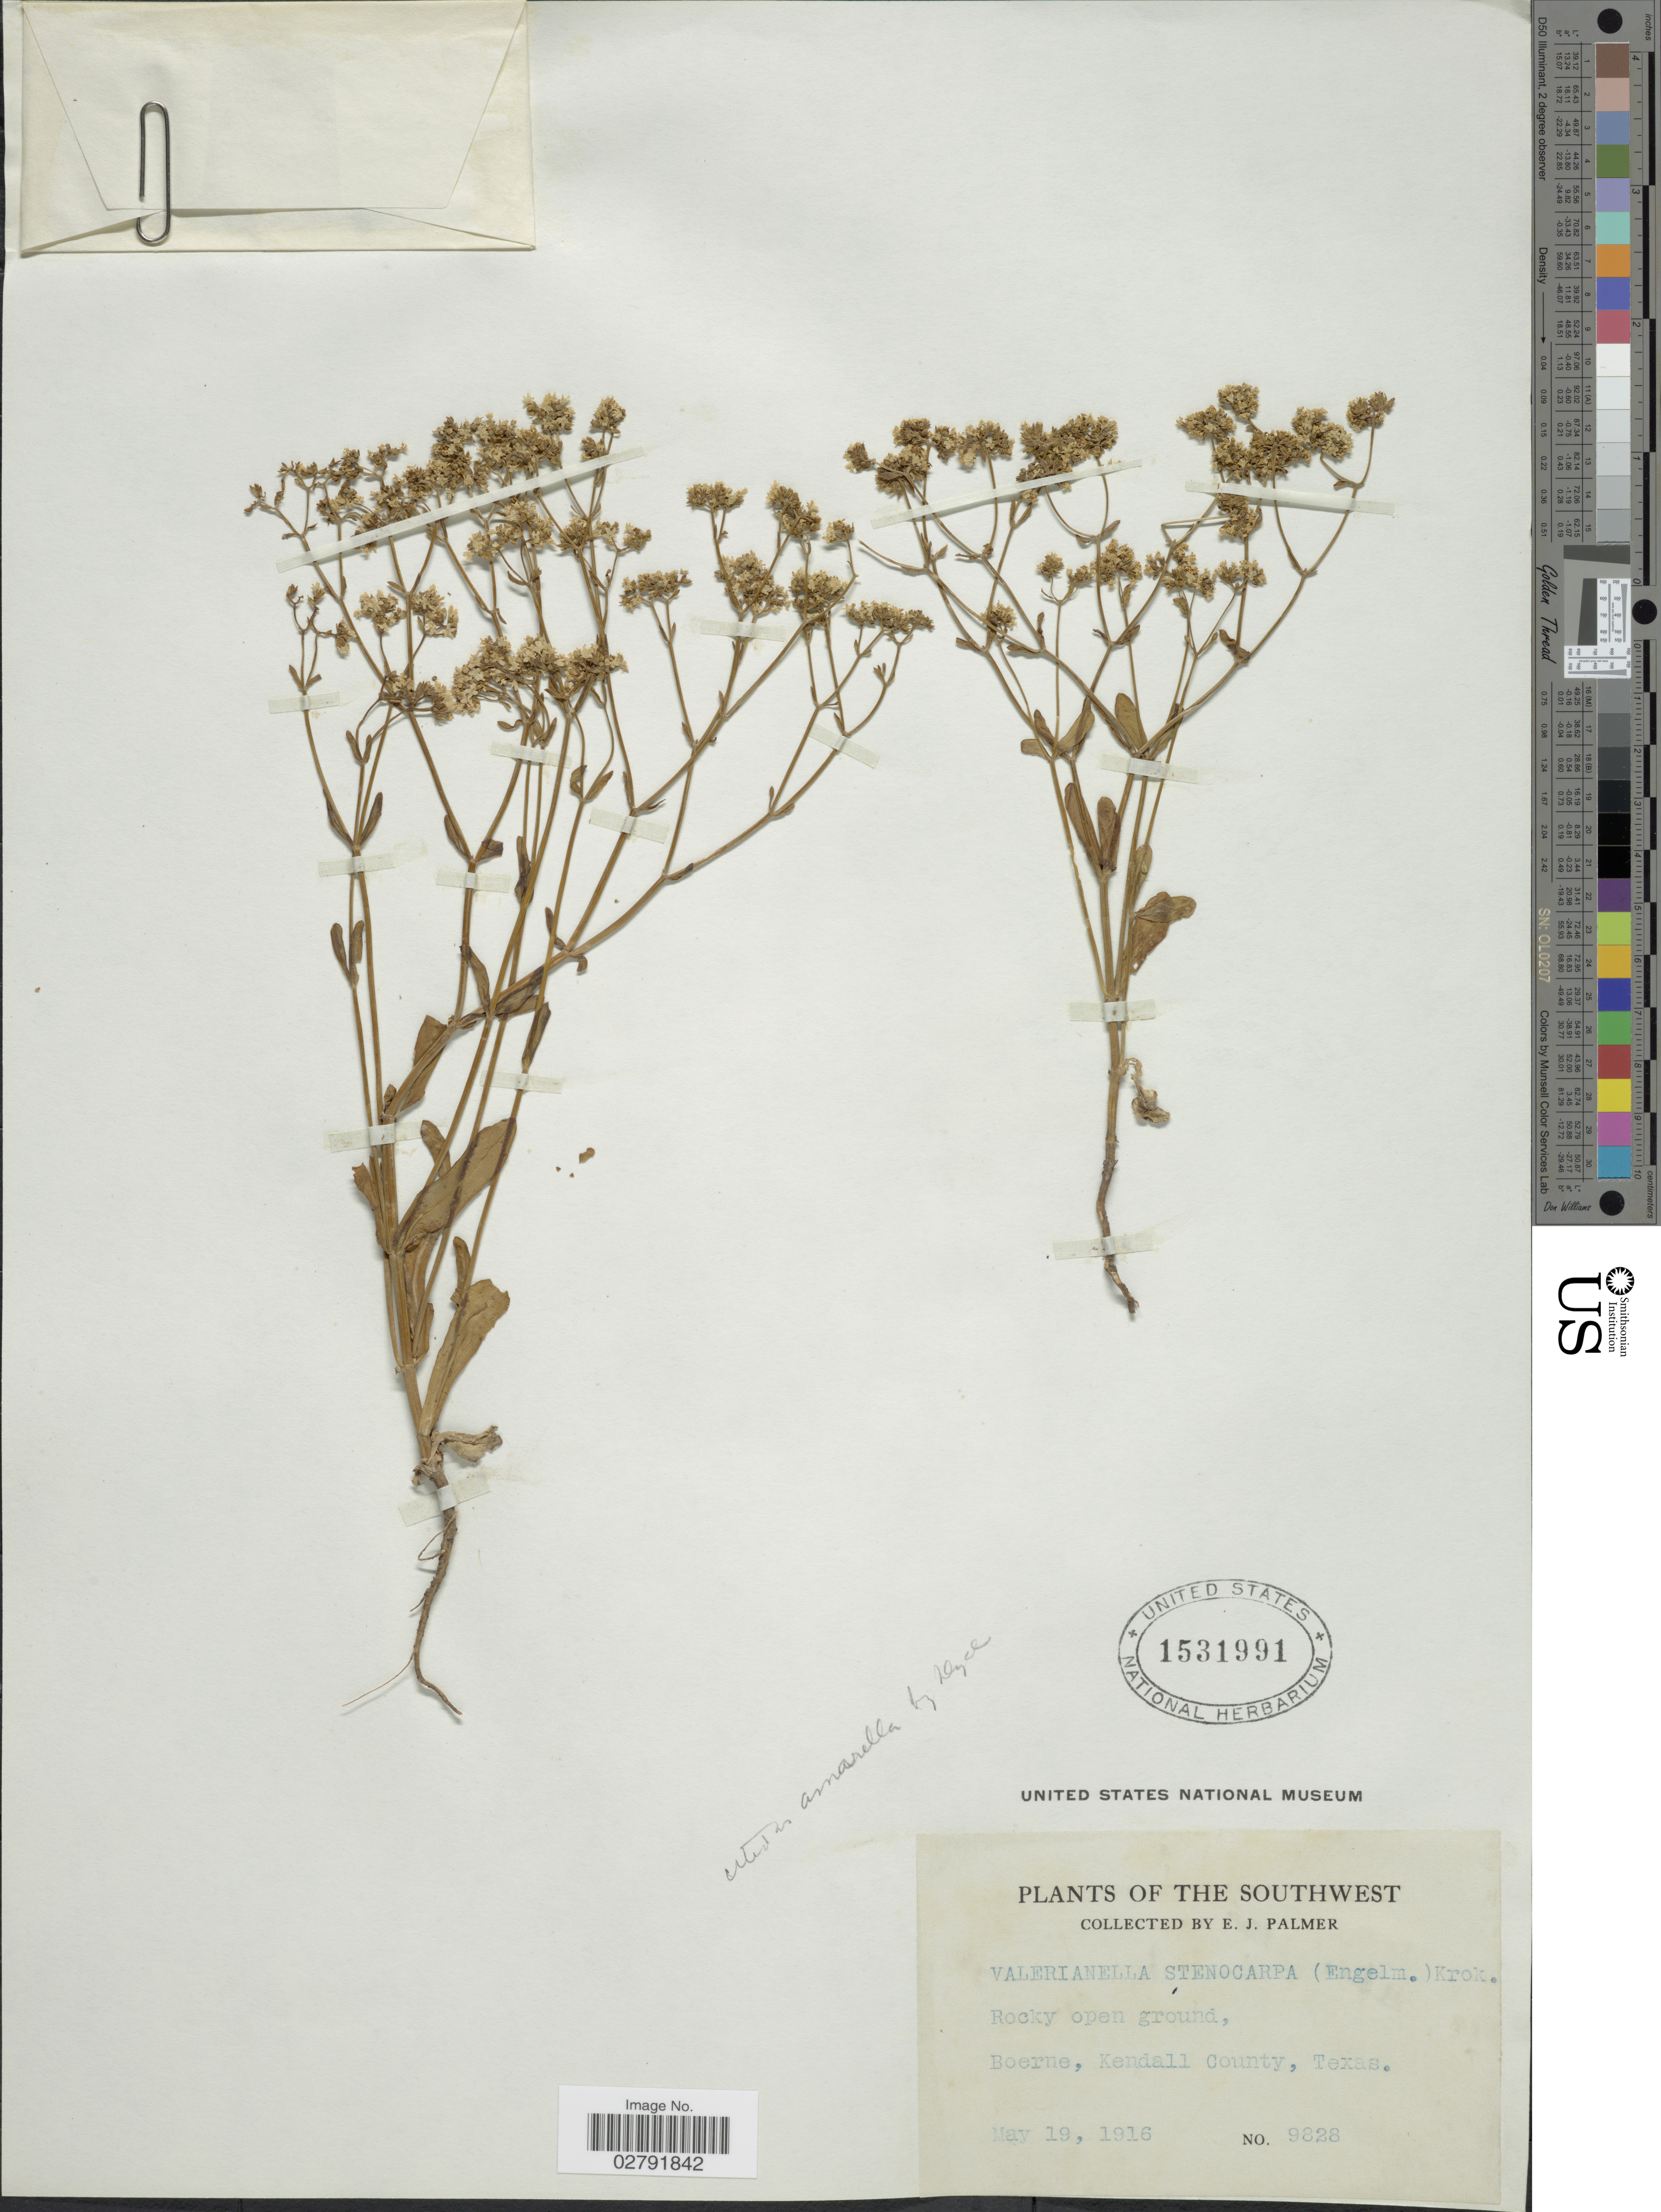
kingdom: Plantae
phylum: Tracheophyta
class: Magnoliopsida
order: Dipsacales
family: Caprifoliaceae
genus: Valerianella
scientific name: Valerianella amarella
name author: (Lindl. ex Engelm.) Krok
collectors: E. J. Palmer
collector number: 9826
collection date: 1916-05-19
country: United States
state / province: Texas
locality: Southwest. Boerne, Kendall County.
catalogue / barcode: US 1531991